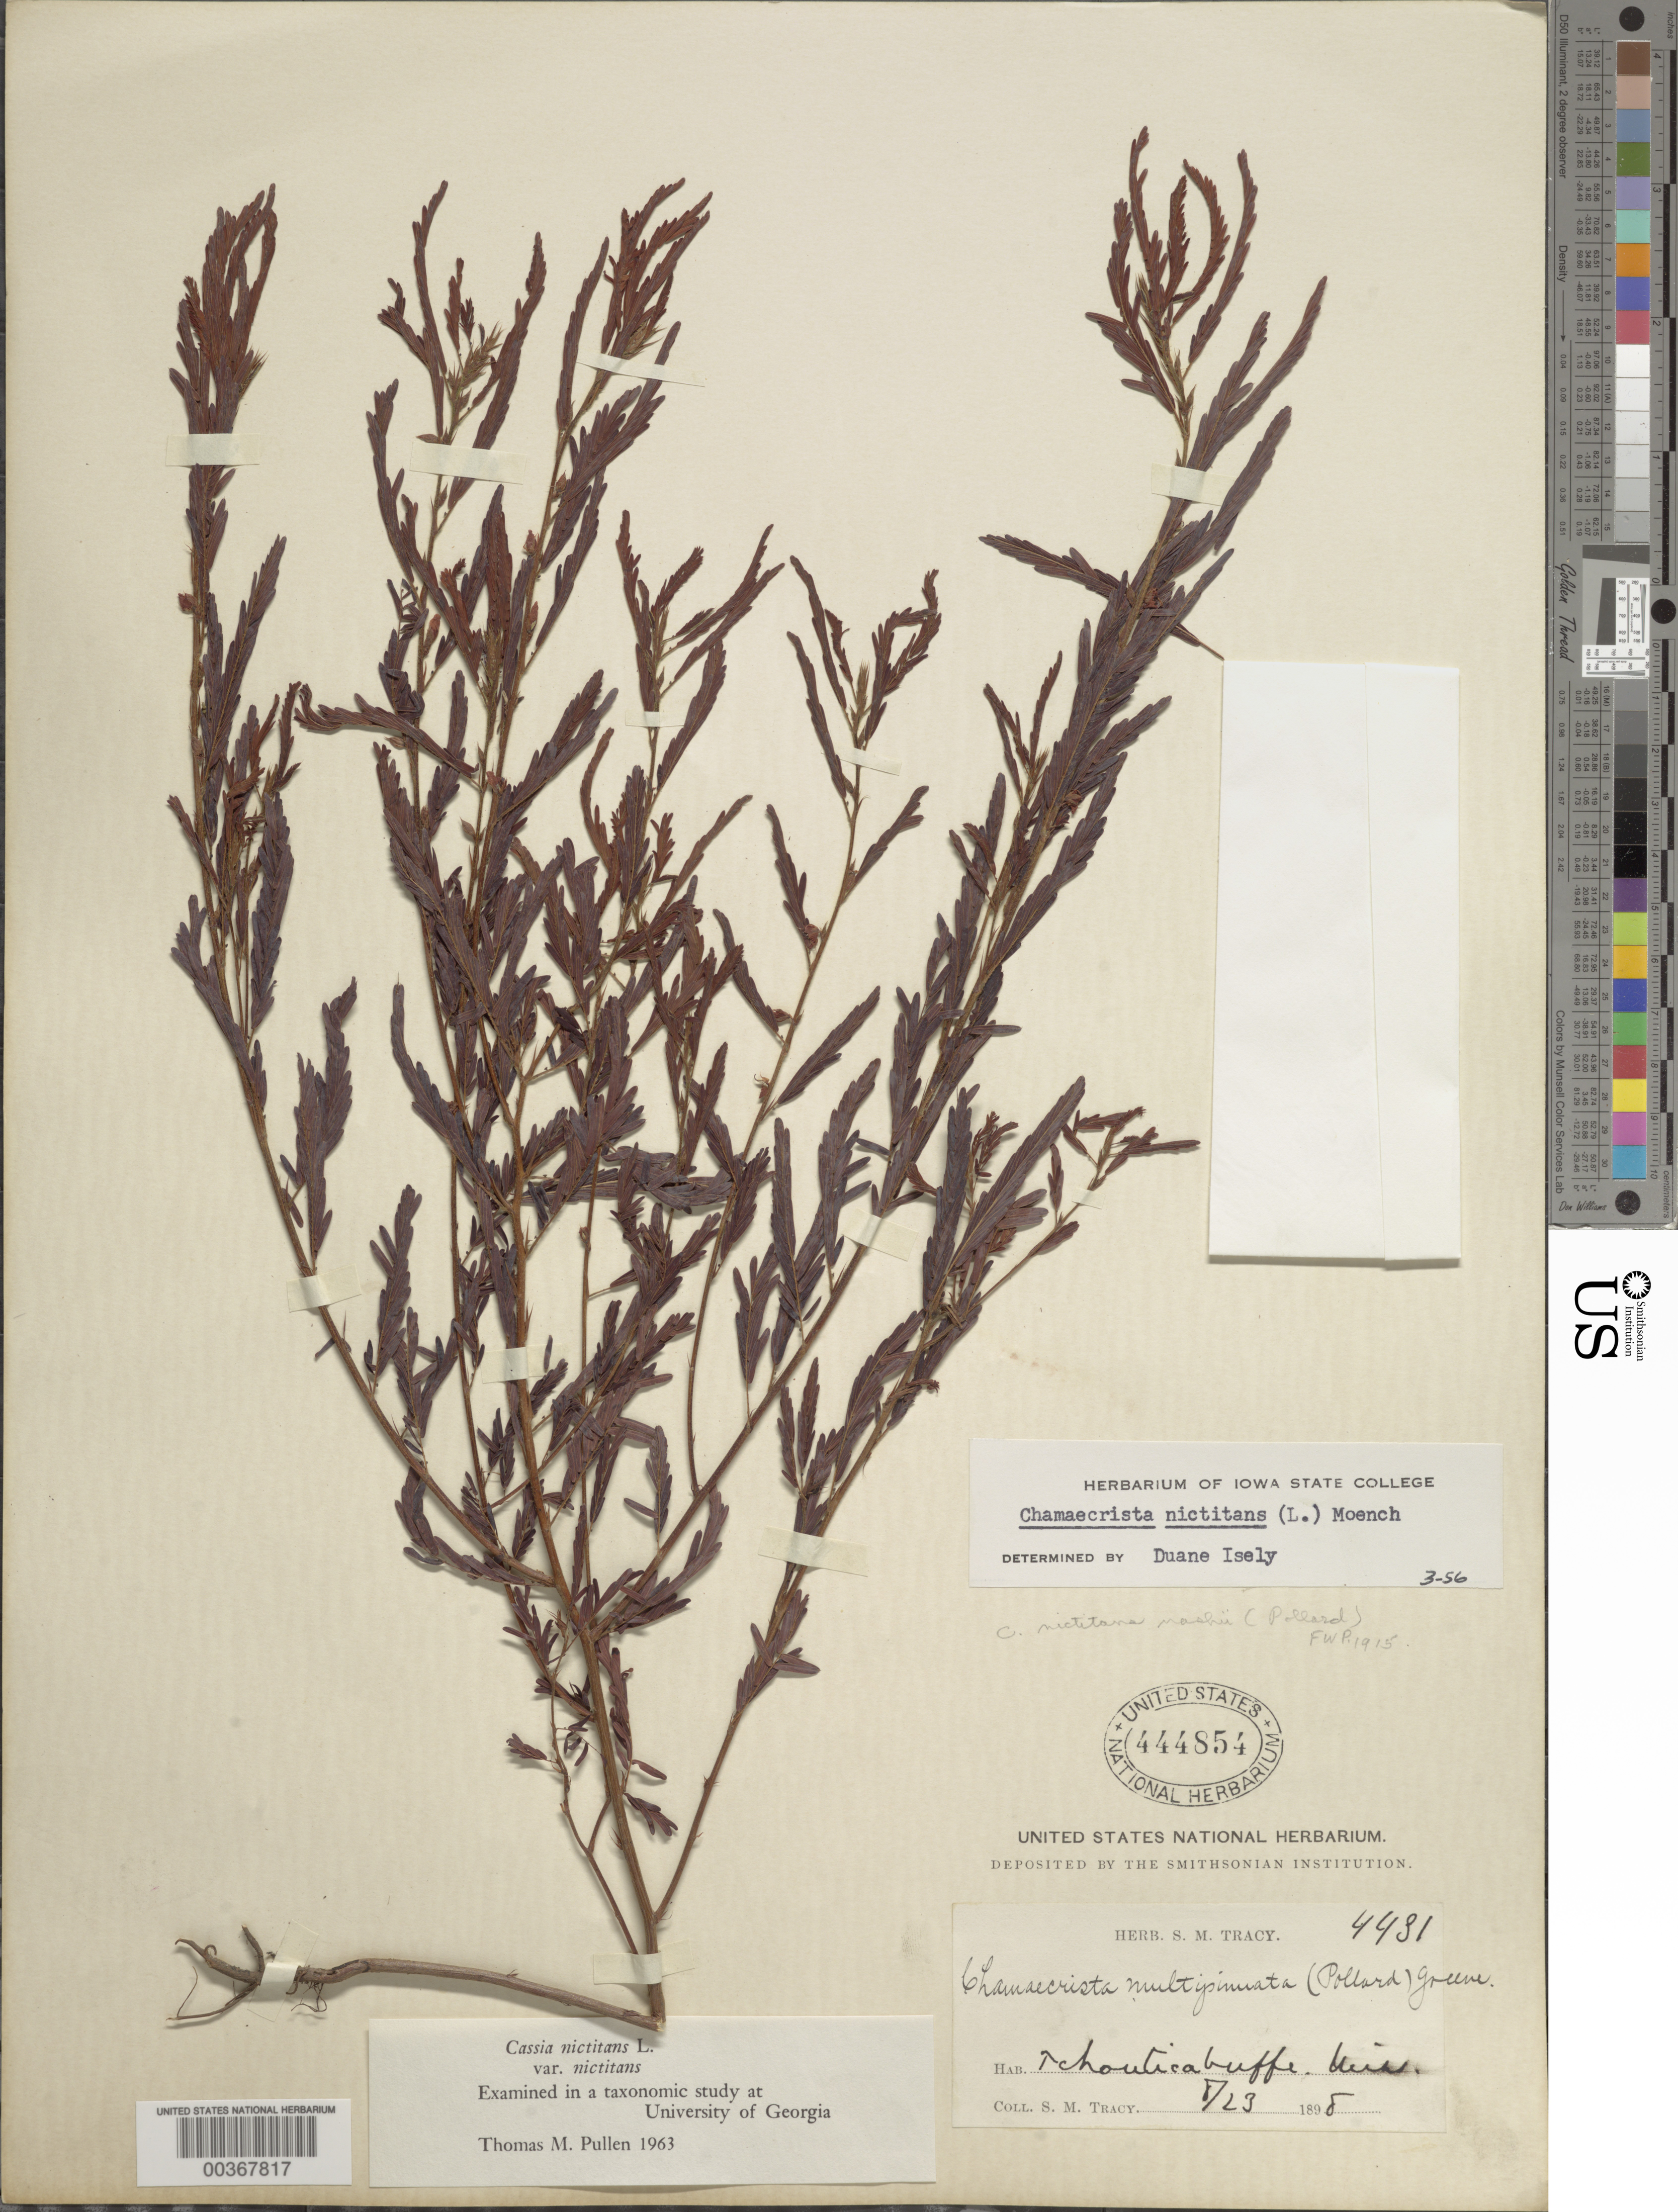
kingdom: Plantae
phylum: Tracheophyta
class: Magnoliopsida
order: Fabales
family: Fabaceae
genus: Chamaecrista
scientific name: Chamaecrista nictitans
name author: (L.) Moench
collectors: S. M. Tracy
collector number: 4481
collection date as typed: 23 Aug 1898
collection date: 1898-08-23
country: United States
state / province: Mississippi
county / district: Harrison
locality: Tchoutacabouffa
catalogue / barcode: US 444854